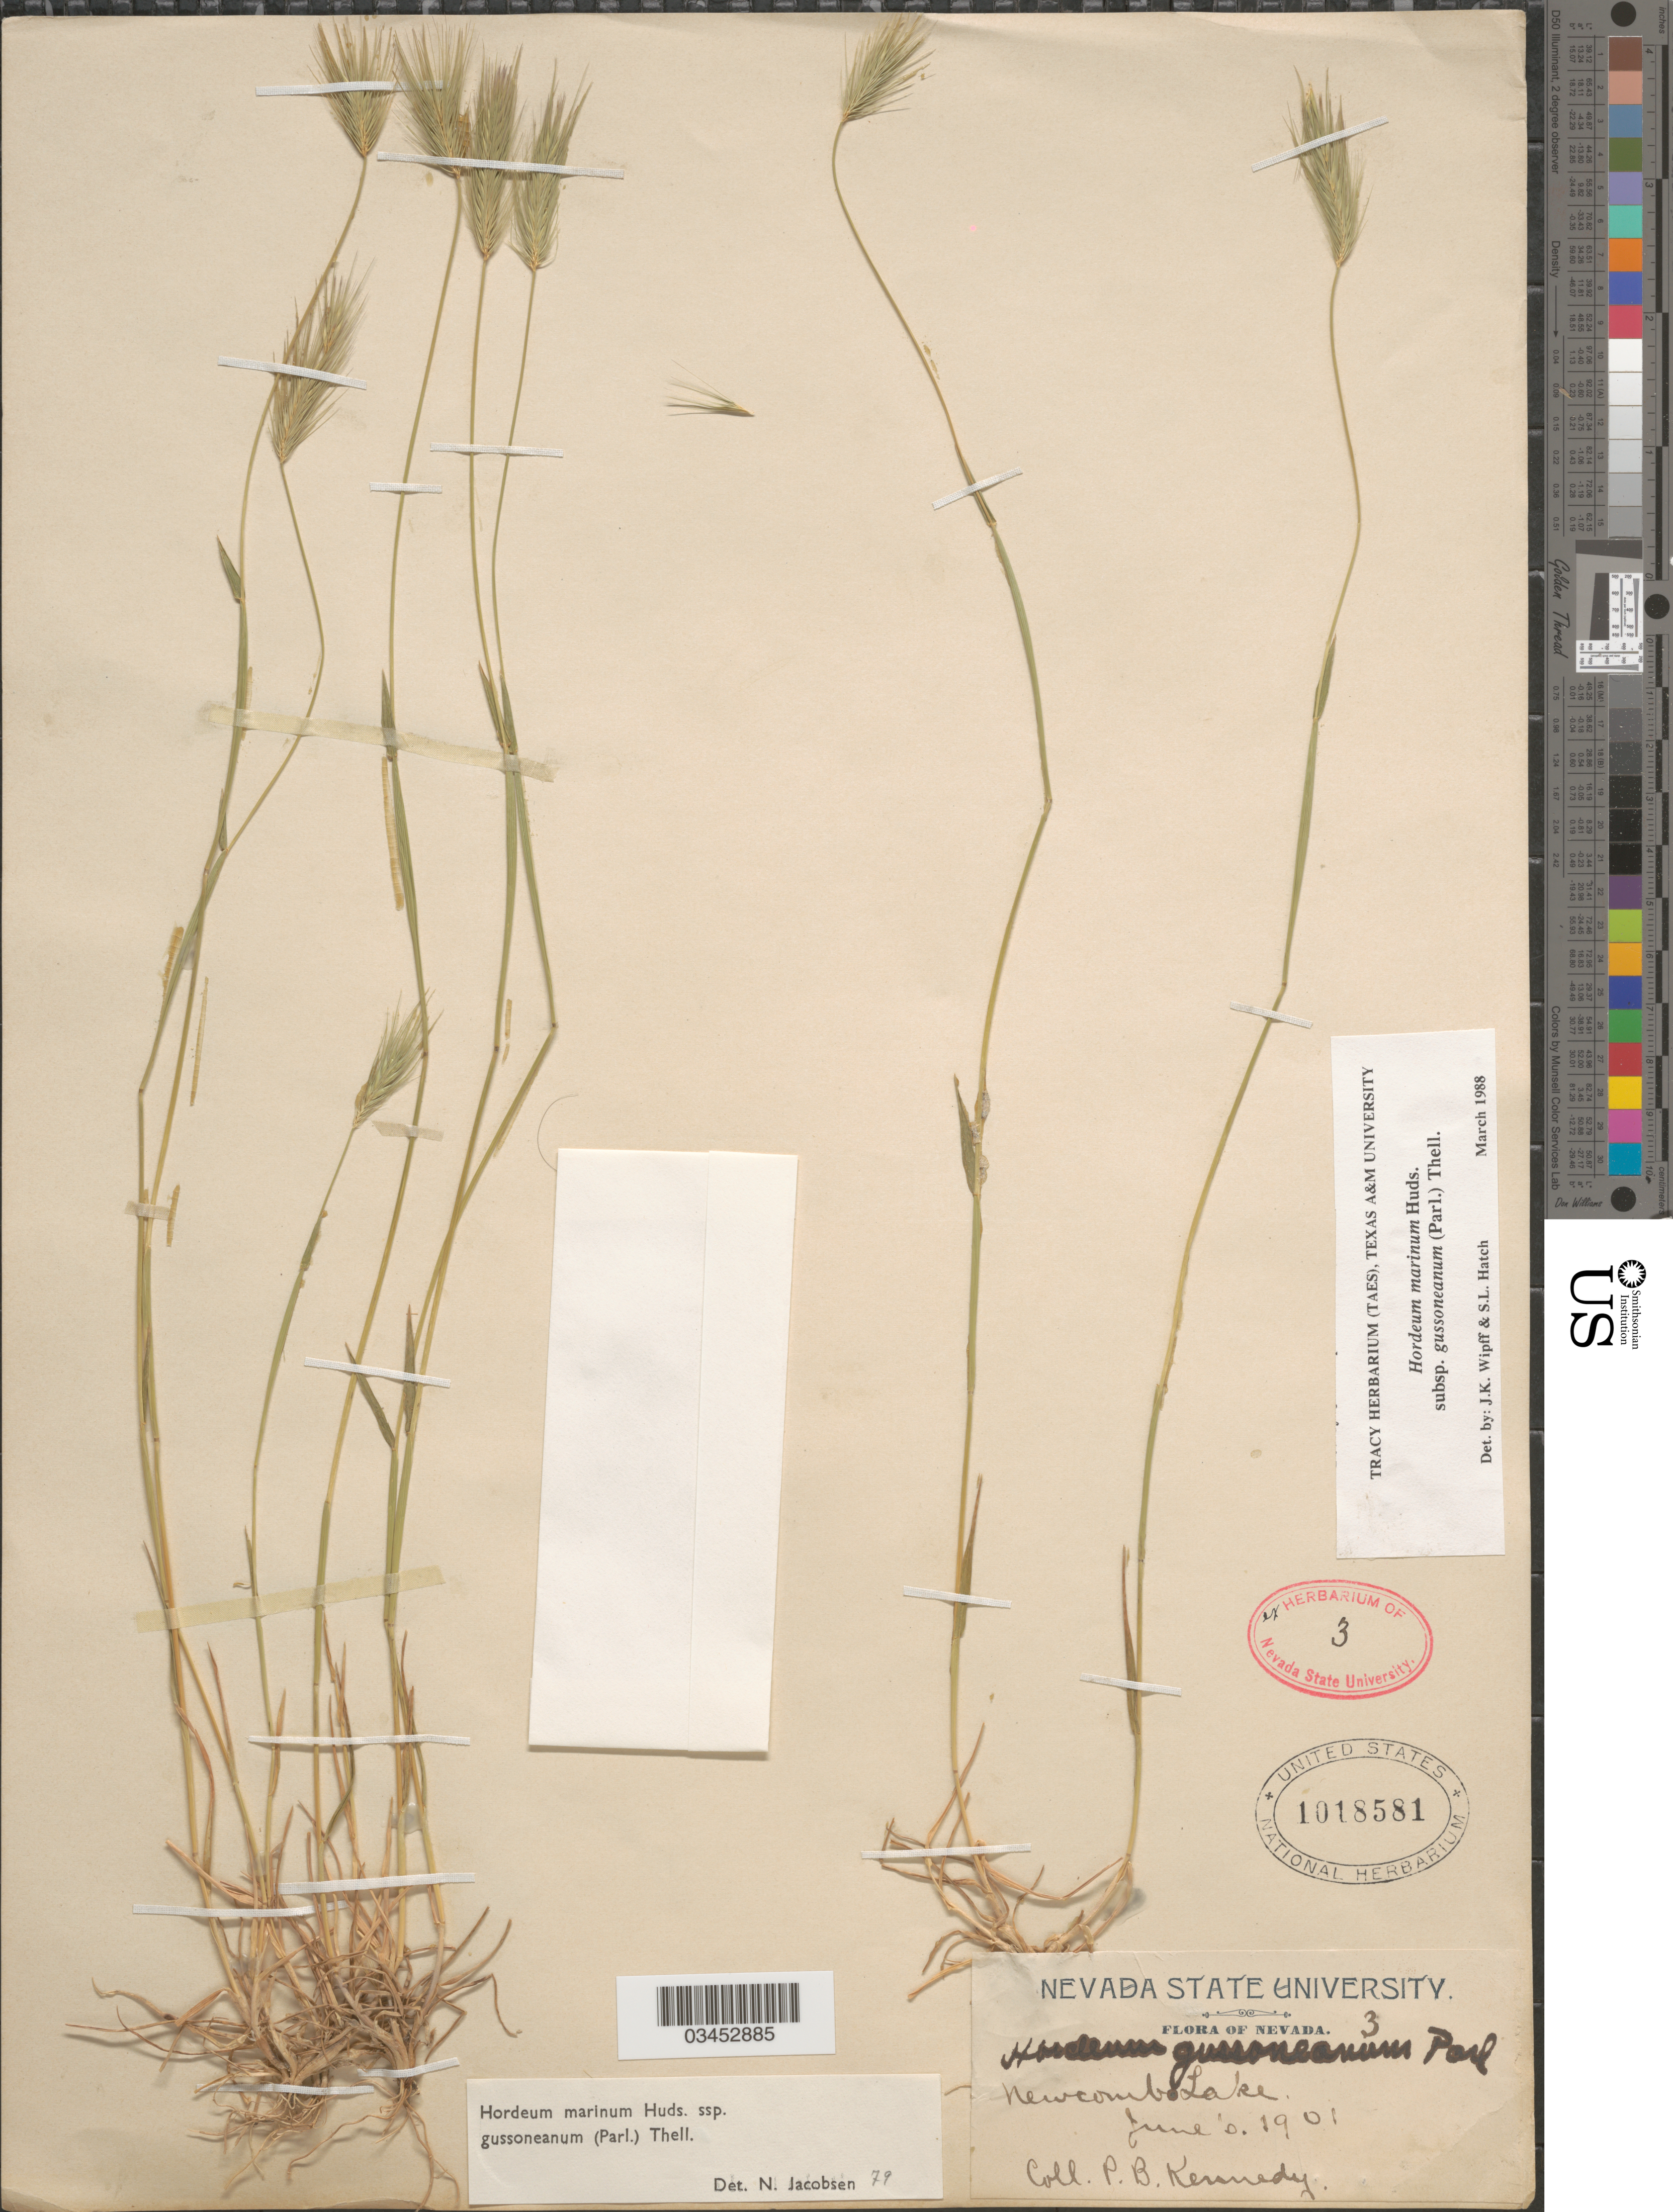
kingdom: Plantae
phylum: Tracheophyta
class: Liliopsida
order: Poales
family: Poaceae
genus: Hordeum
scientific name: Hordeum marinum subsp. gussoneanum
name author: (Parl.) Thell.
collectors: P. B. Kennedy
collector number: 3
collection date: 1901-06-06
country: United States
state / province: Nevada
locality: Newcombo Lake.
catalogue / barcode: US 1018581